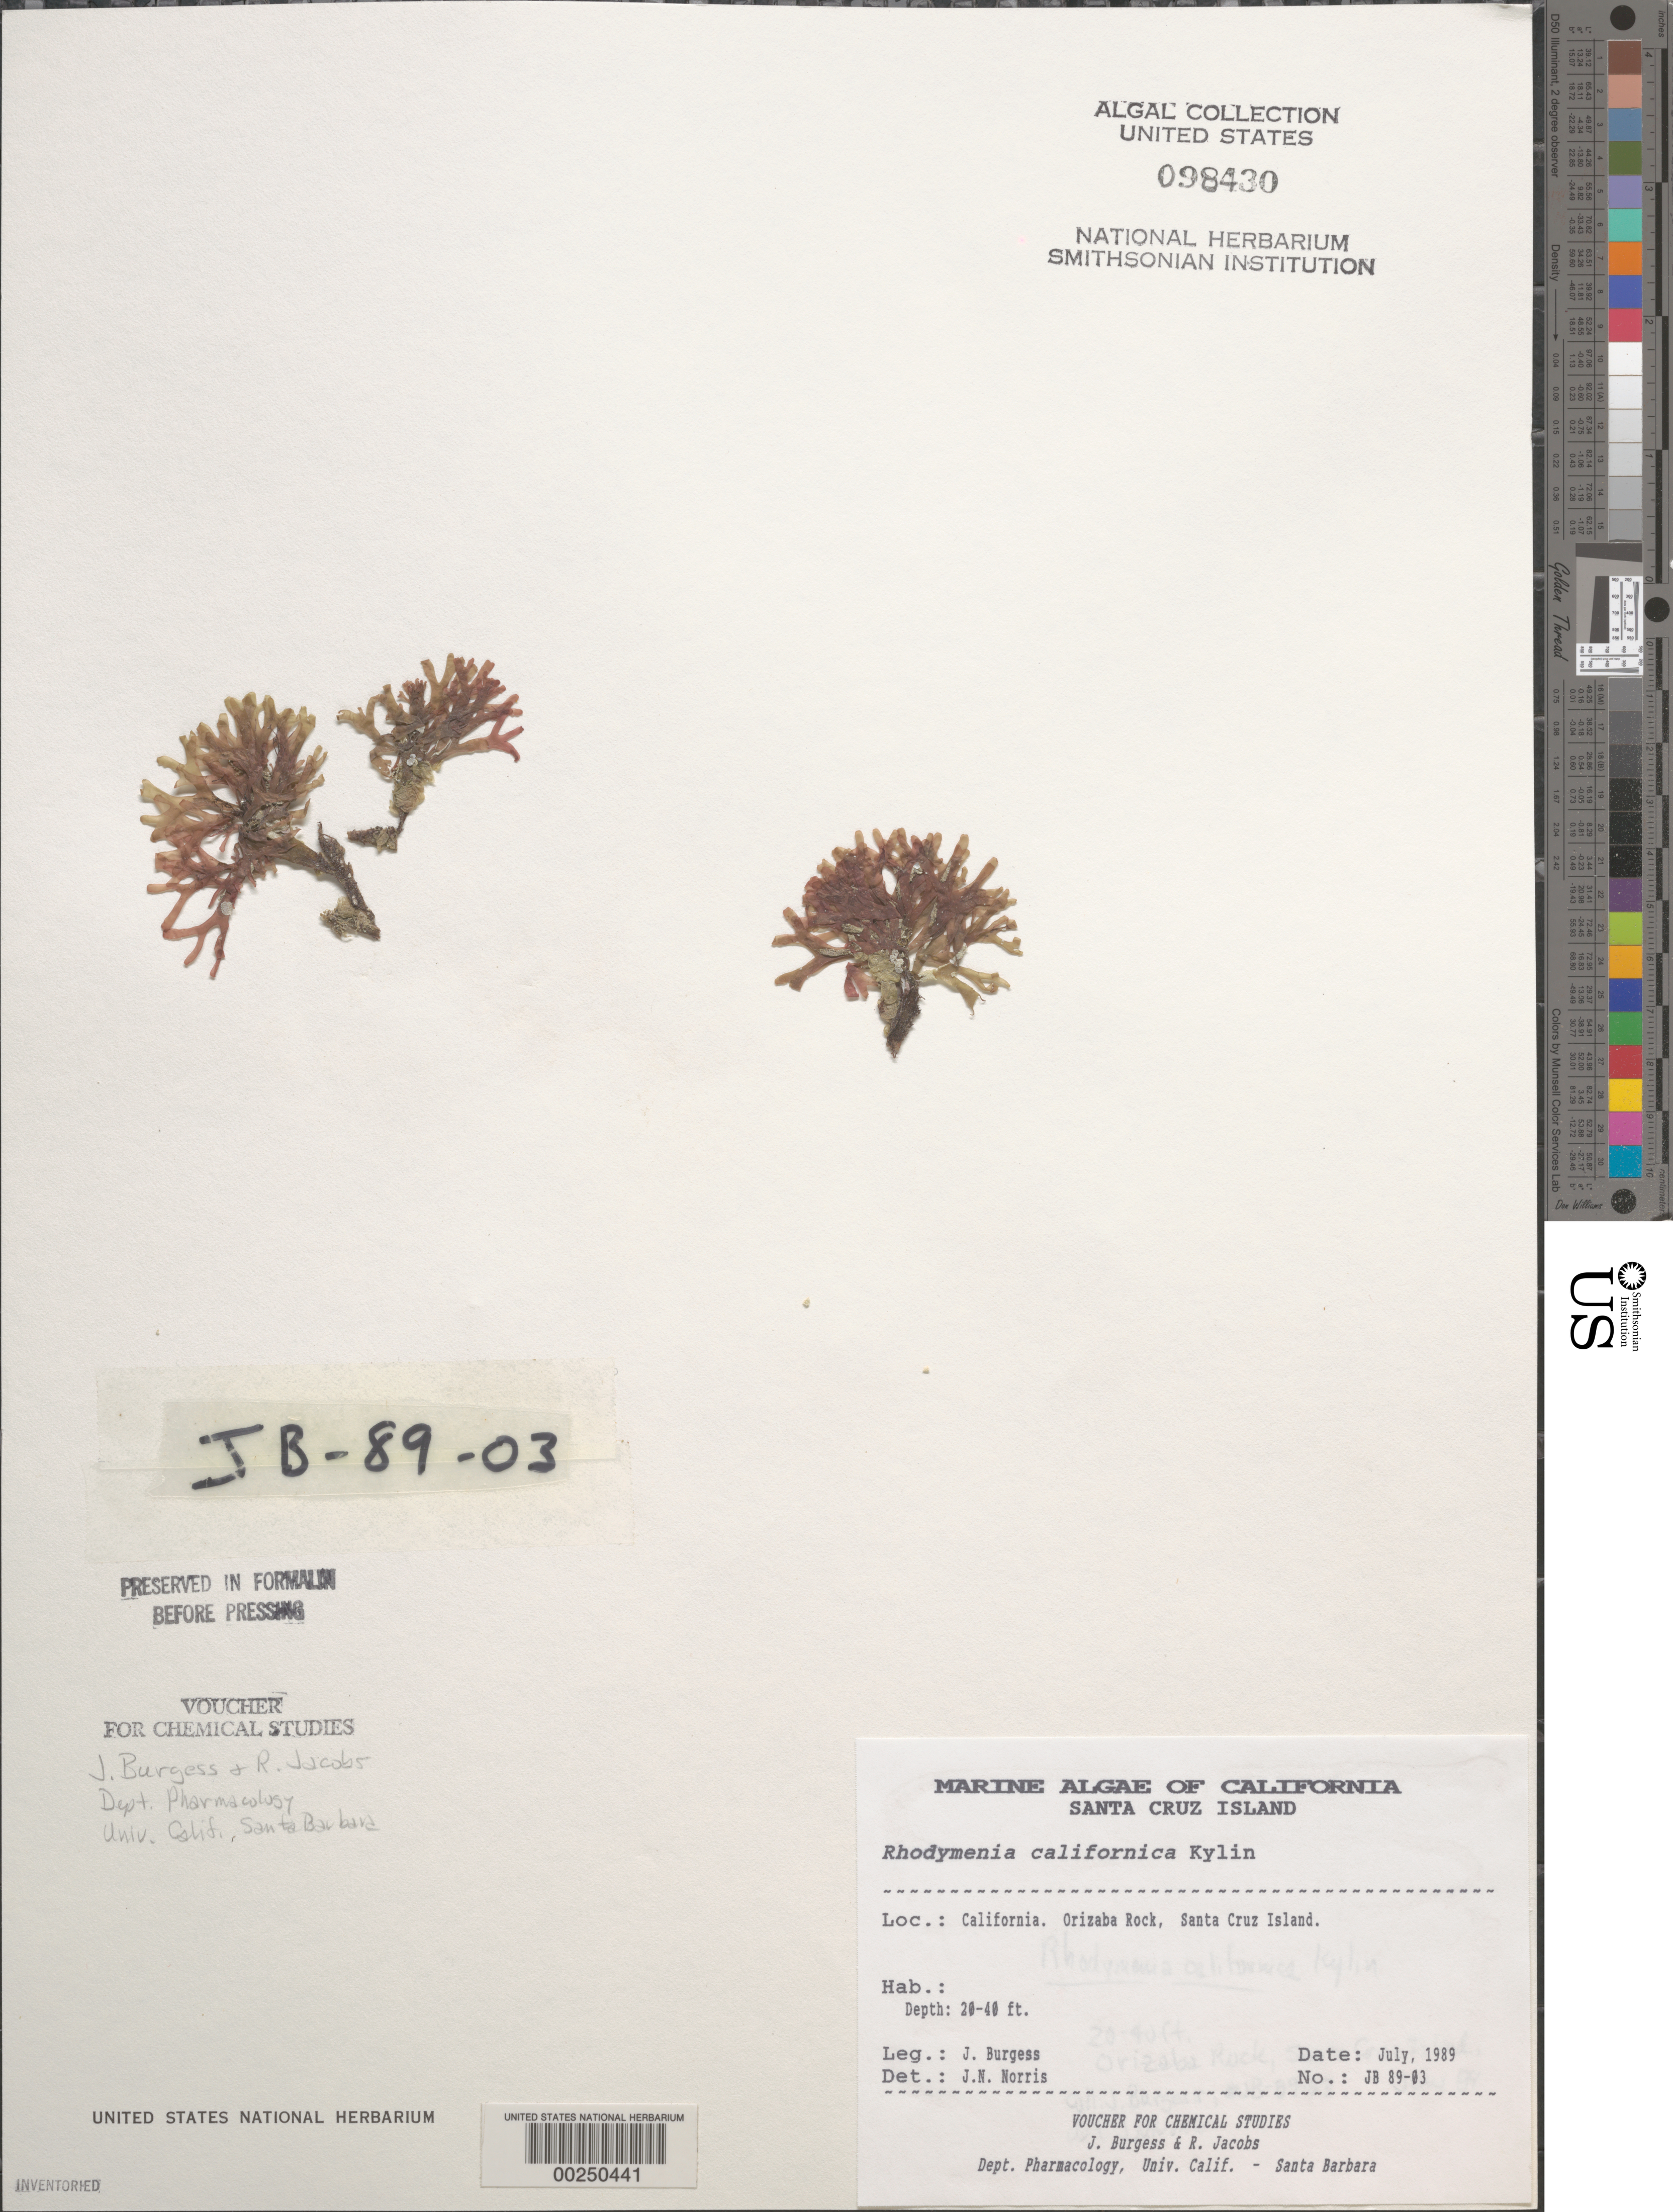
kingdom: Plantae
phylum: Rhodophyta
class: Florideophyceae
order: Rhodymeniales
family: Rhodymeniaceae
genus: Rhodymenia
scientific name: Rhodymenia californica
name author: Kylin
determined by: Norris, James N.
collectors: J. Burgess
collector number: JB 89-03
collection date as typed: Jul 1989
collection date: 1989-07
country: United States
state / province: California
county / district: Santa Barbara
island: Santa Cruz Island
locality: Orizaba Rock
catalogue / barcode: US 98430